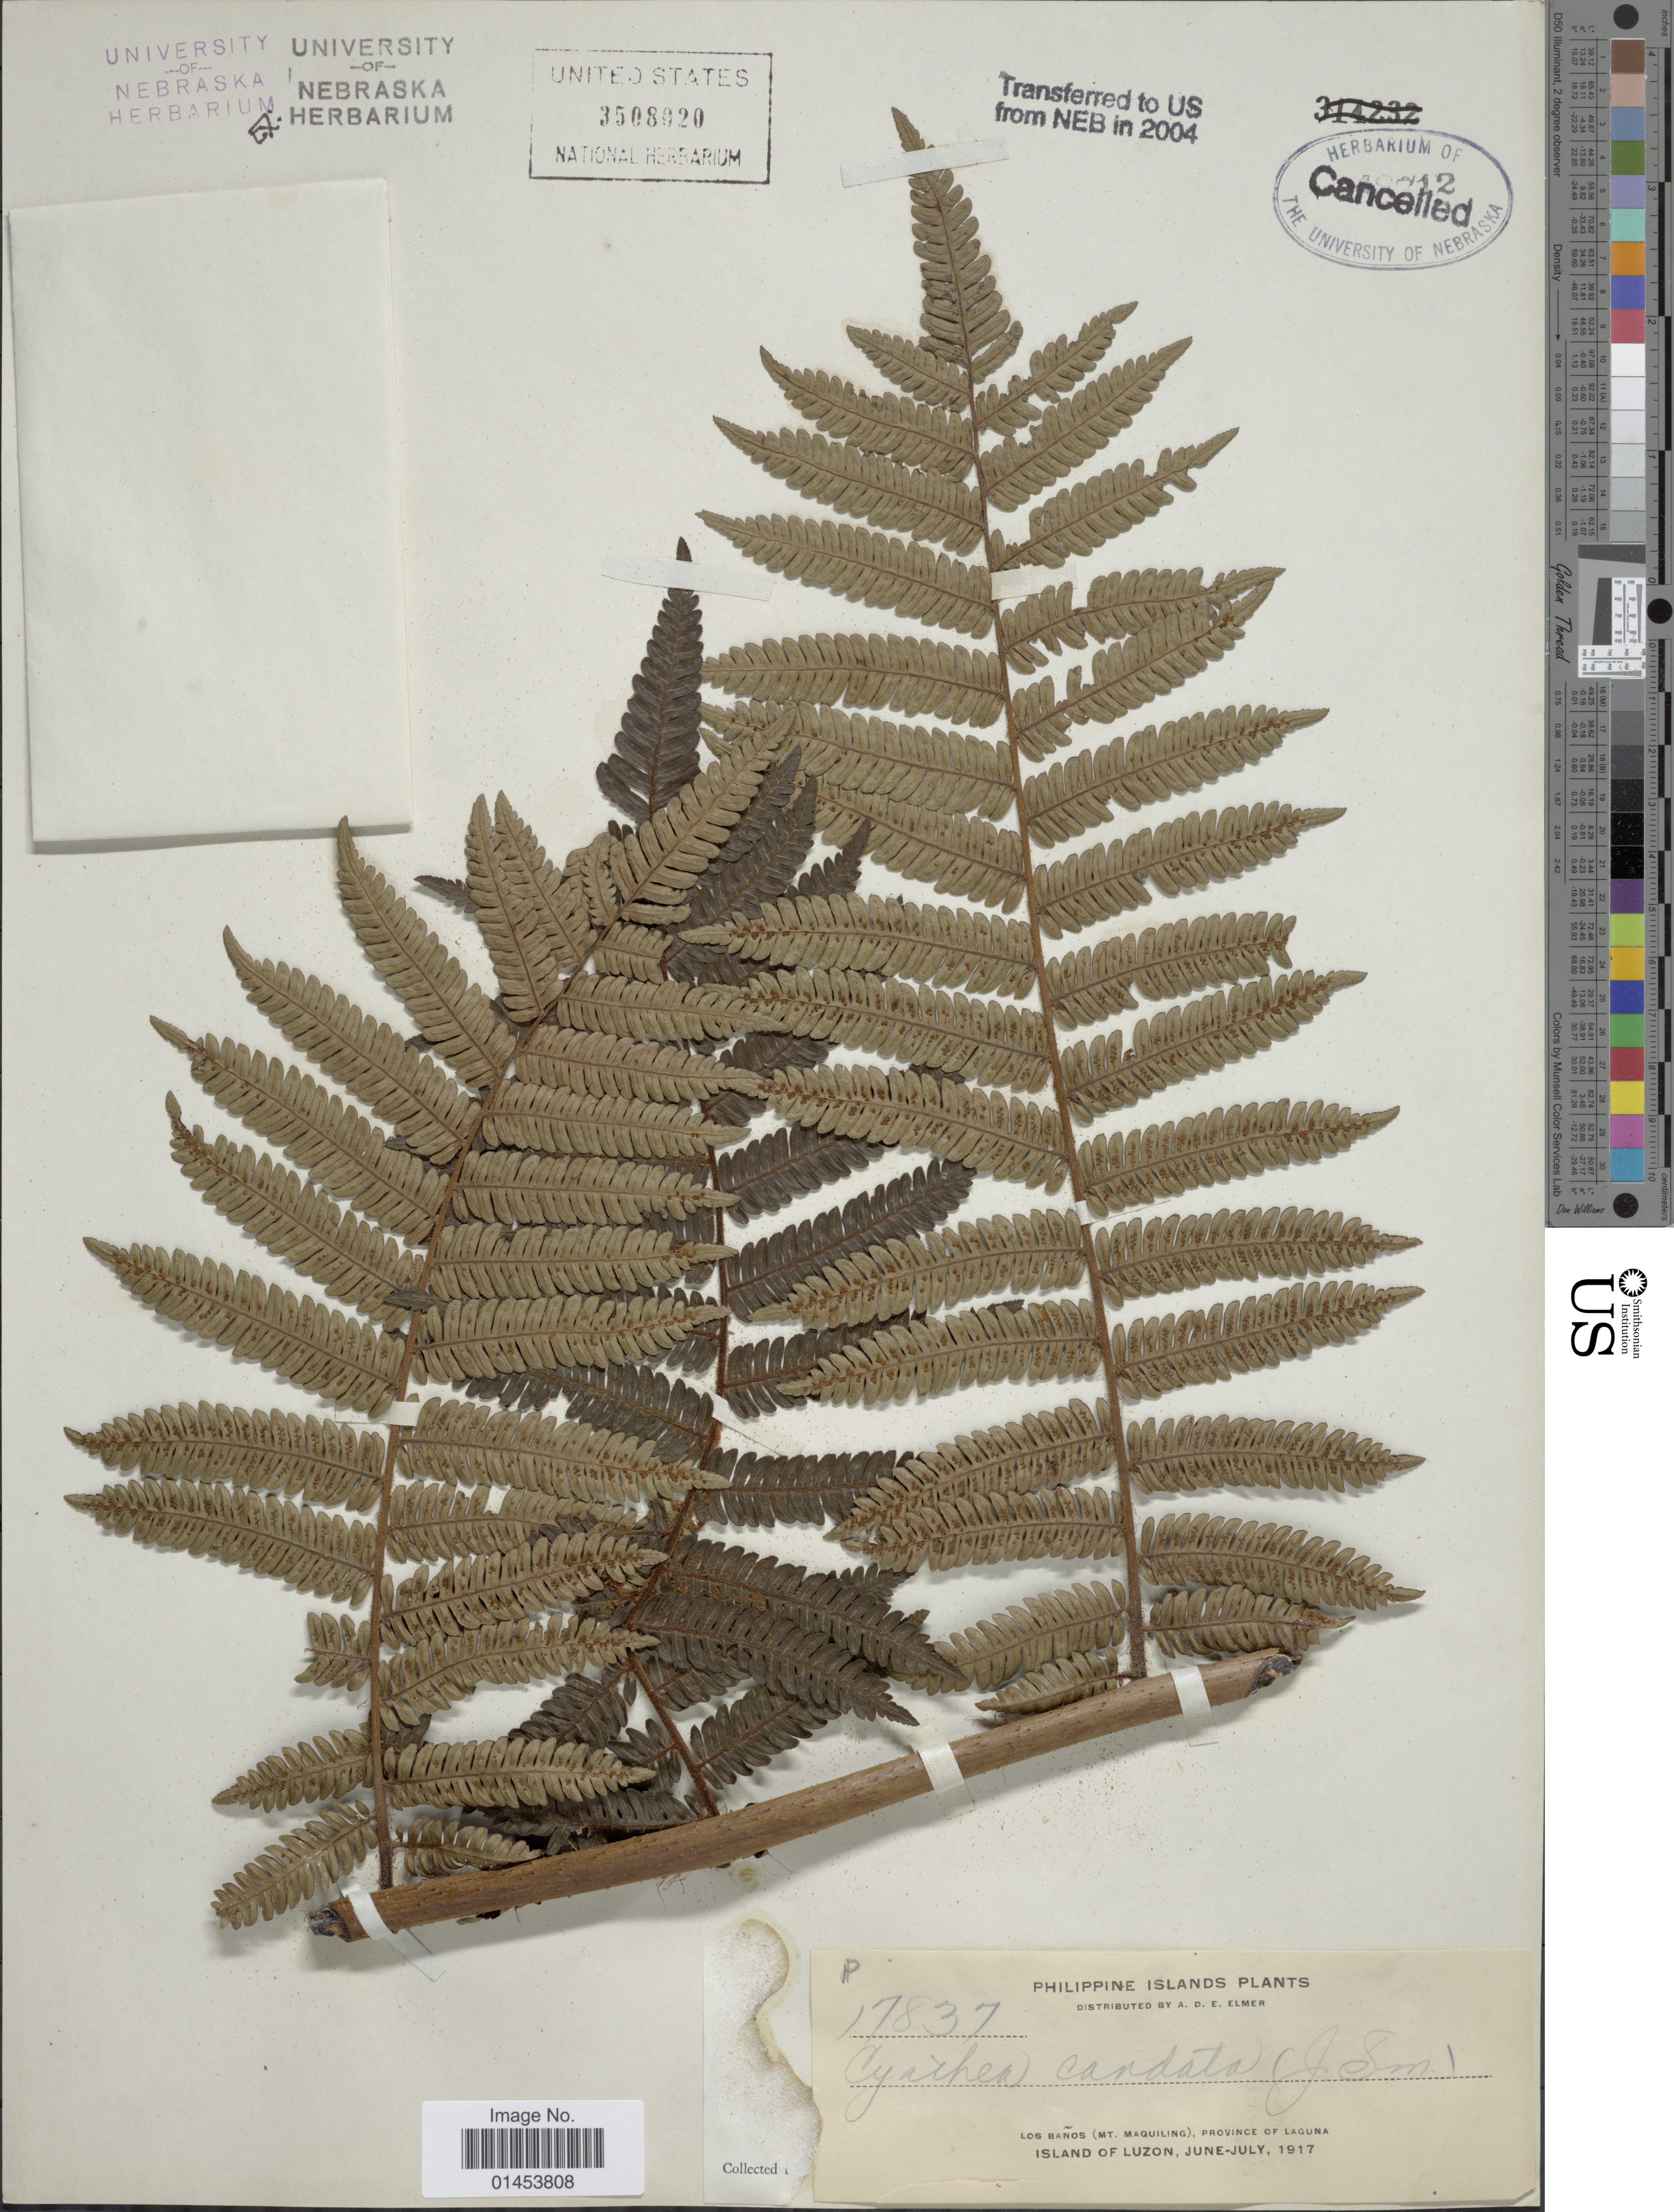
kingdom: Plantae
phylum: Tracheophyta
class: Polypodiopsida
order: Cyatheales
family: Cyatheaceae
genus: Cyathea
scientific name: Cyathea caudata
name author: (Hook.) Copel.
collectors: A. D. E. Elmer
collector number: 17837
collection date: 1917-06/1917-07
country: Philippines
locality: Los Baños(Mt. Maquiling), province of Laguna, Island of LUzon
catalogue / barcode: US 3508020